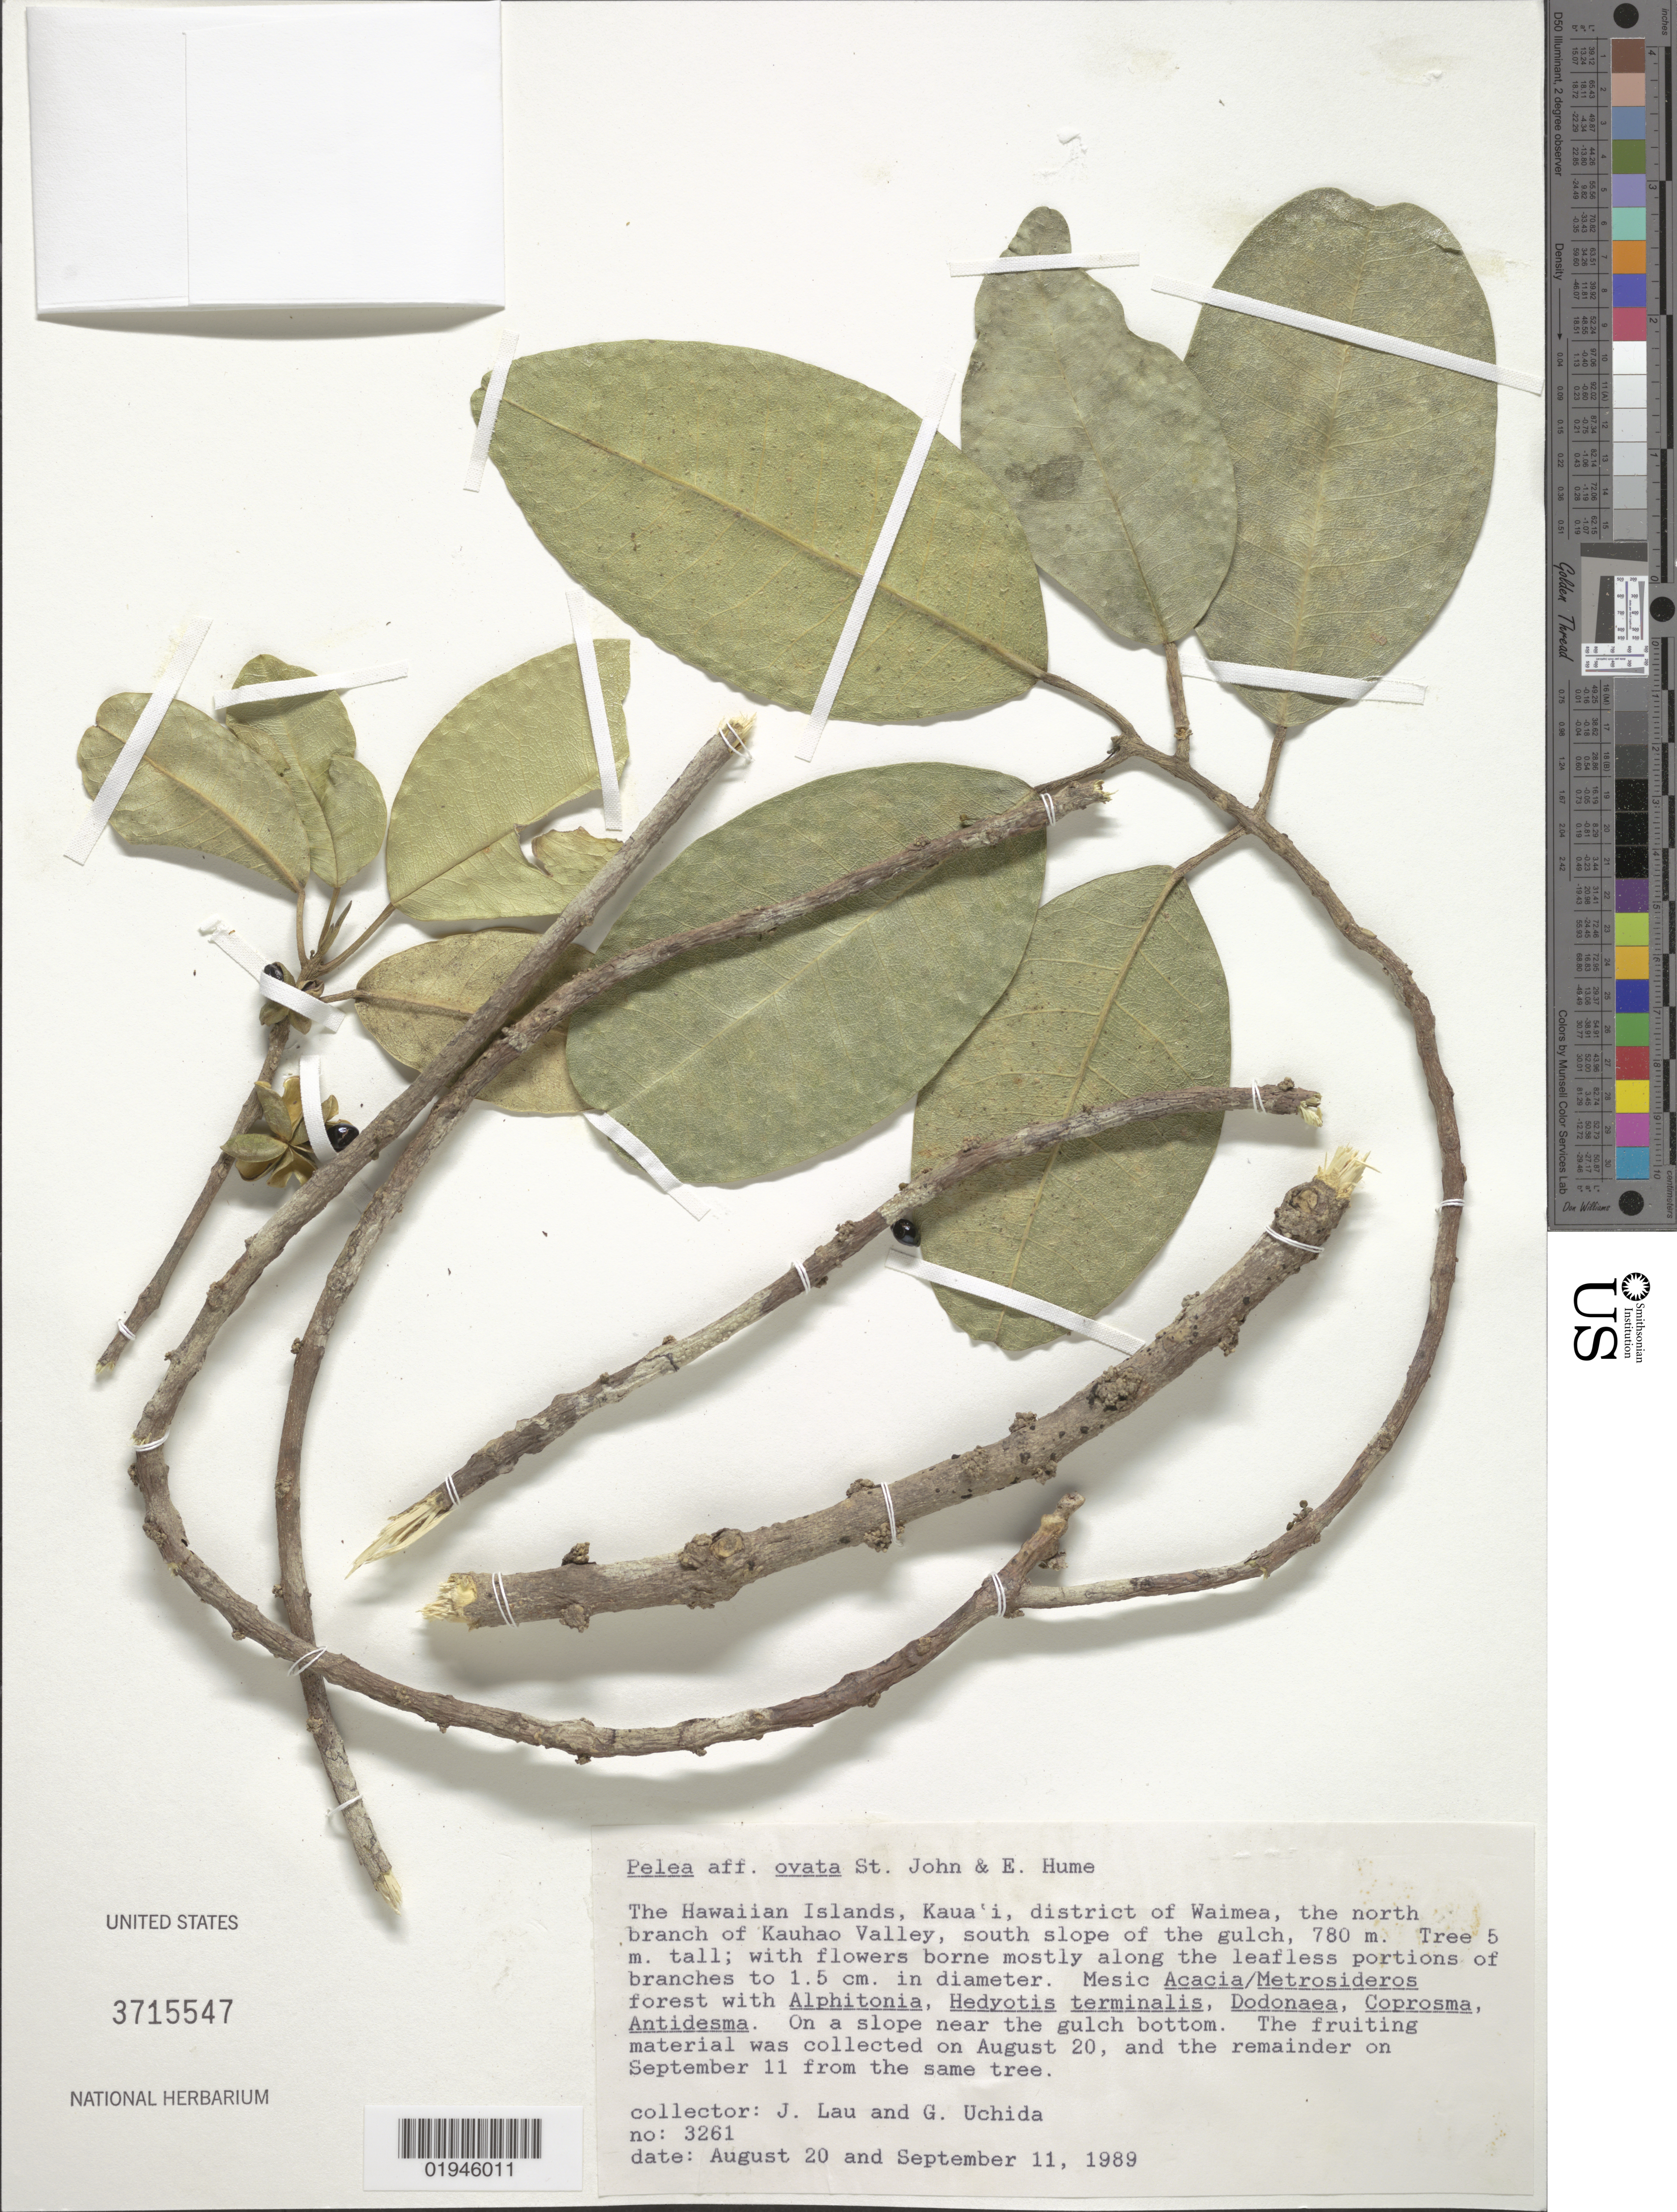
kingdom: Plantae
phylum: Tracheophyta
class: Magnoliopsida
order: Sapindales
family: Rutaceae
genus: Melicope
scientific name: Melicope ovata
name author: (H. St. John & E.P. Hume) T.G. Hartley & B.C. Stone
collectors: J. Lau & G. Uchida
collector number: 3261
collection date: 1989-08-20,1989-09-11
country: United States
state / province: Hawaii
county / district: Kauai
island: Kaua'i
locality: Waimea District, the north branch of Kauhao Valley, south slope of the gulch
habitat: Mesic forest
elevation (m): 780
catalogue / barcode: US 3715547